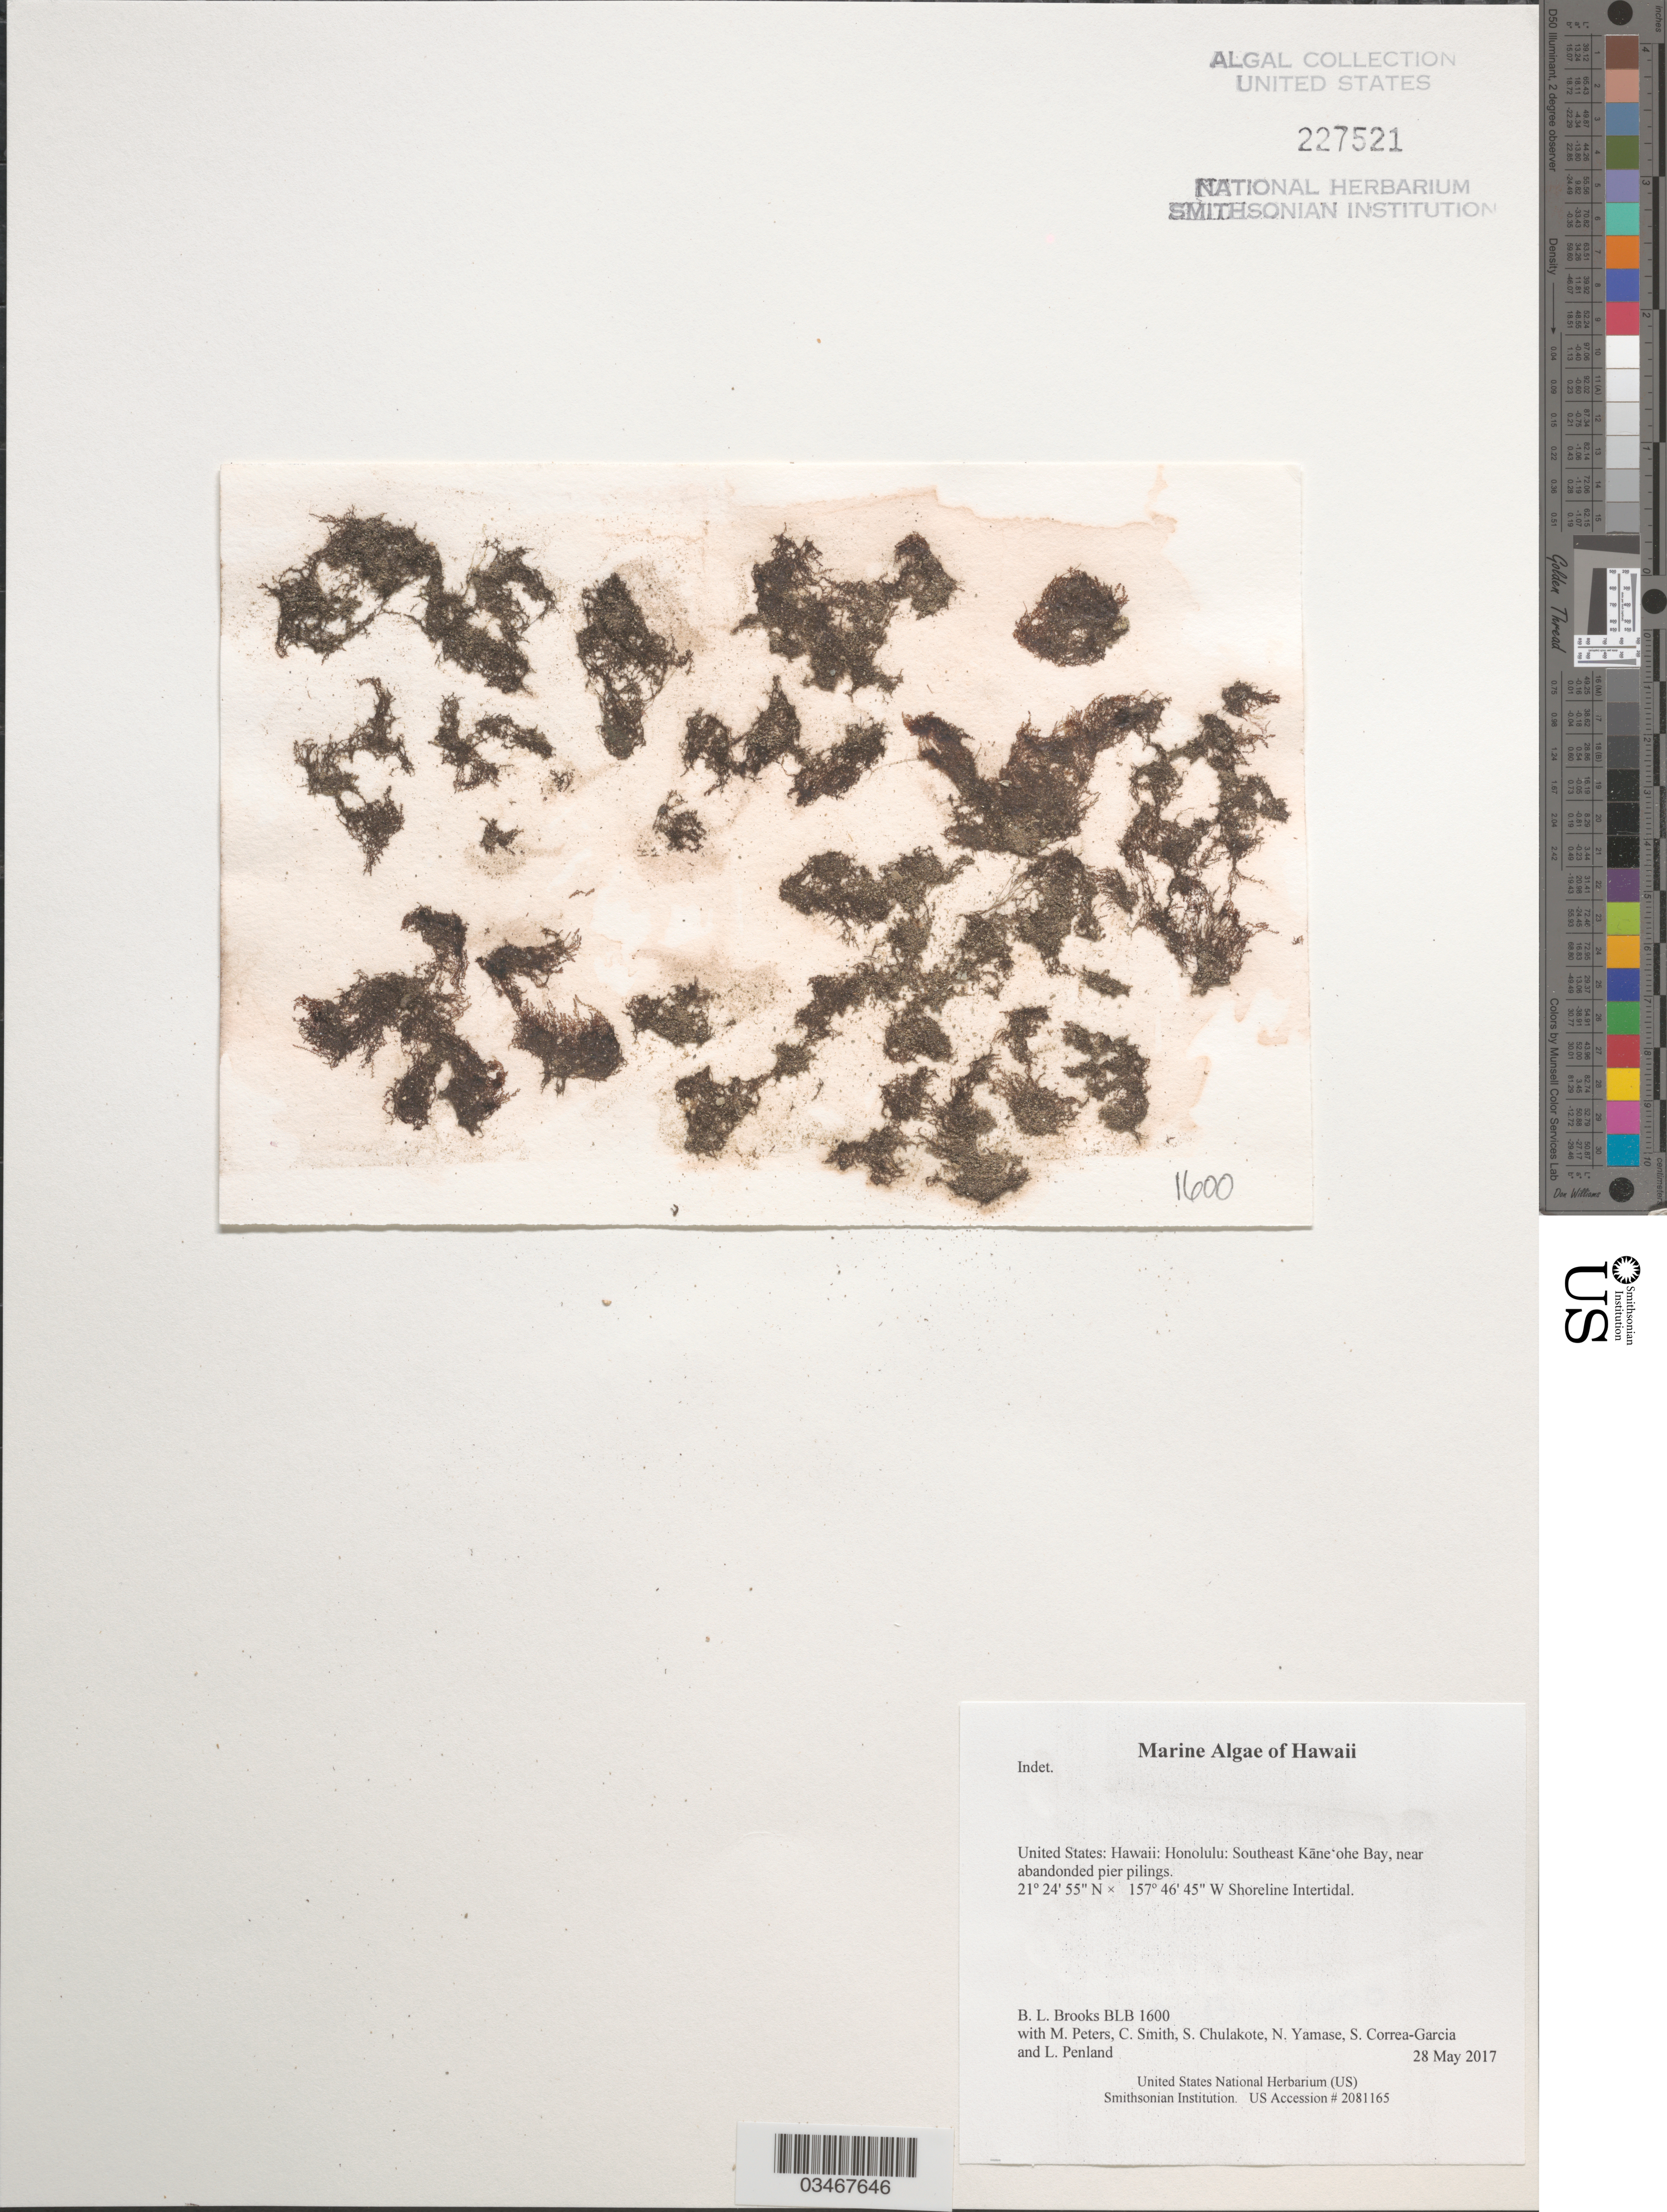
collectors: B. Brooks, M. Peters, C. Smith, S. Chulakote & et al.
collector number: BLB 1600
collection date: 2017-05-28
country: United States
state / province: Hawaii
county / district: Honolulu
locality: Honolulu: Southeast Kāne'ohe Bay, near abandoned pier pilings.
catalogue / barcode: US 227521